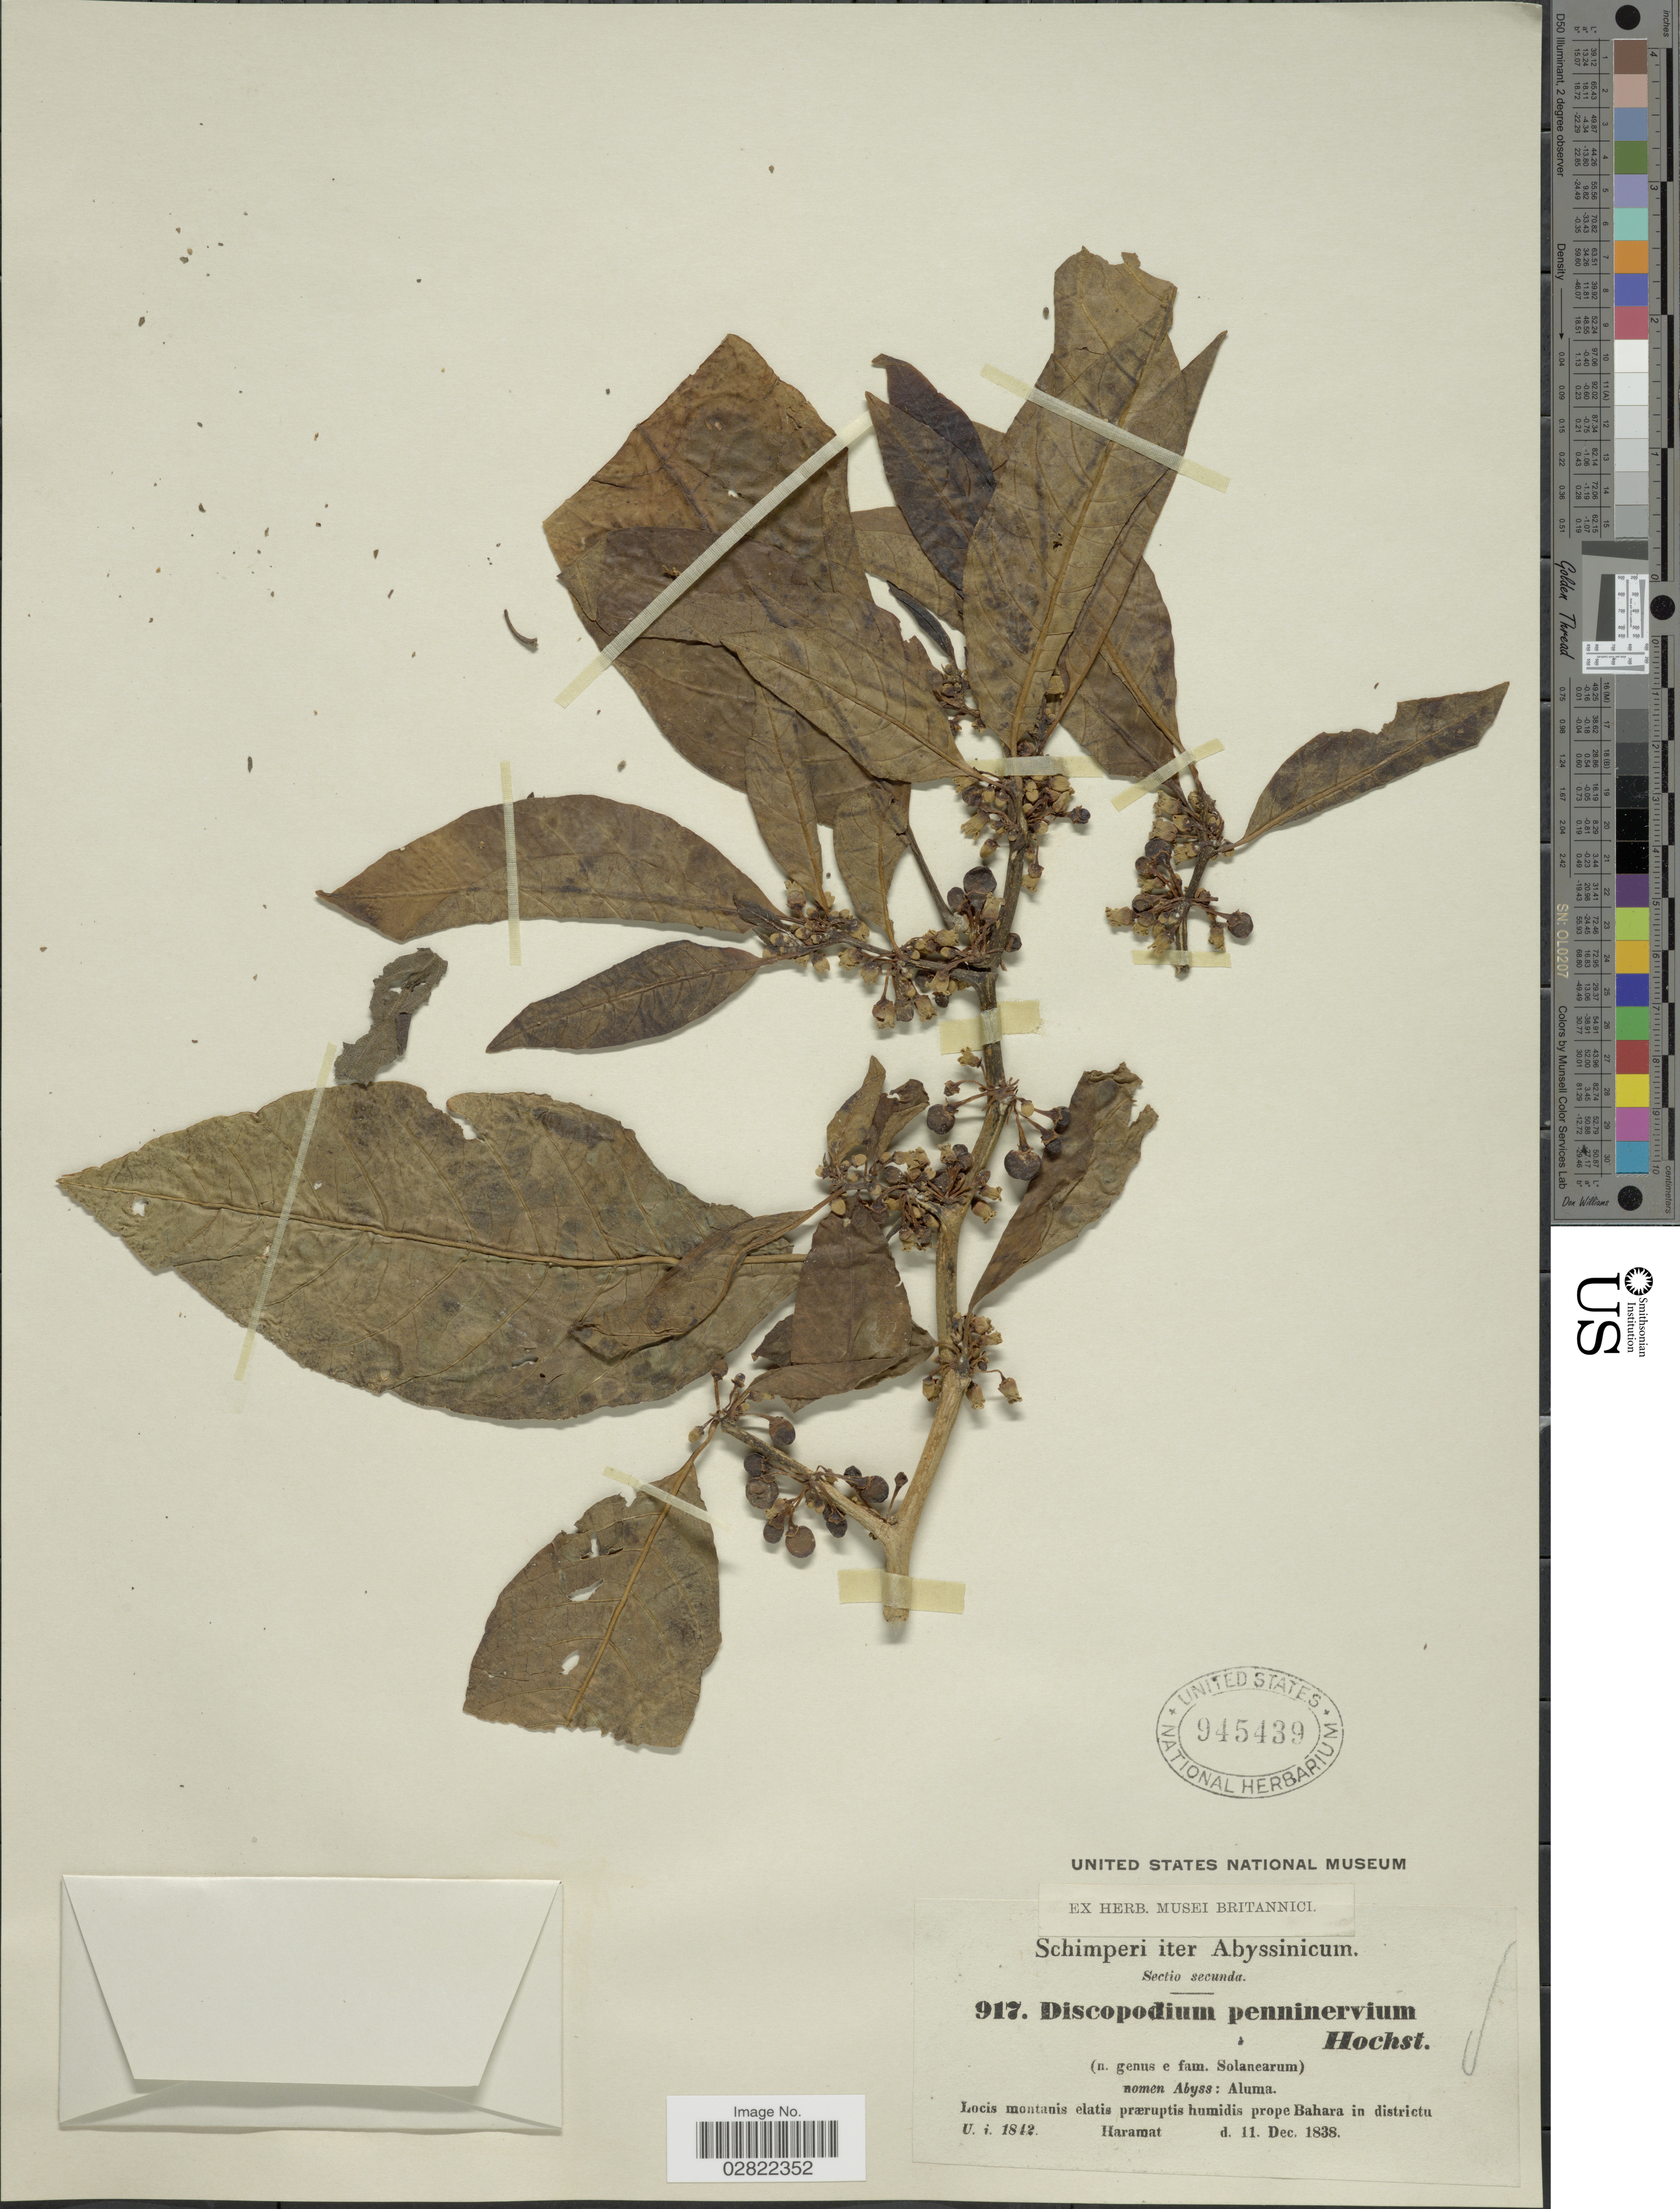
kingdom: Plantae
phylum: Tracheophyta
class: Magnoliopsida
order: Solanales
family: Solanaceae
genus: Discopodium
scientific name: Discopodium penninervium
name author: Hochst.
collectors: -. Schimper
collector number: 917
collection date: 1838-12-11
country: Eritrea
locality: Locis montanis elatis præruptis humidis prope Bahara in districtu Haramat, Iter Abyssinicum.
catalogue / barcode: US 945439